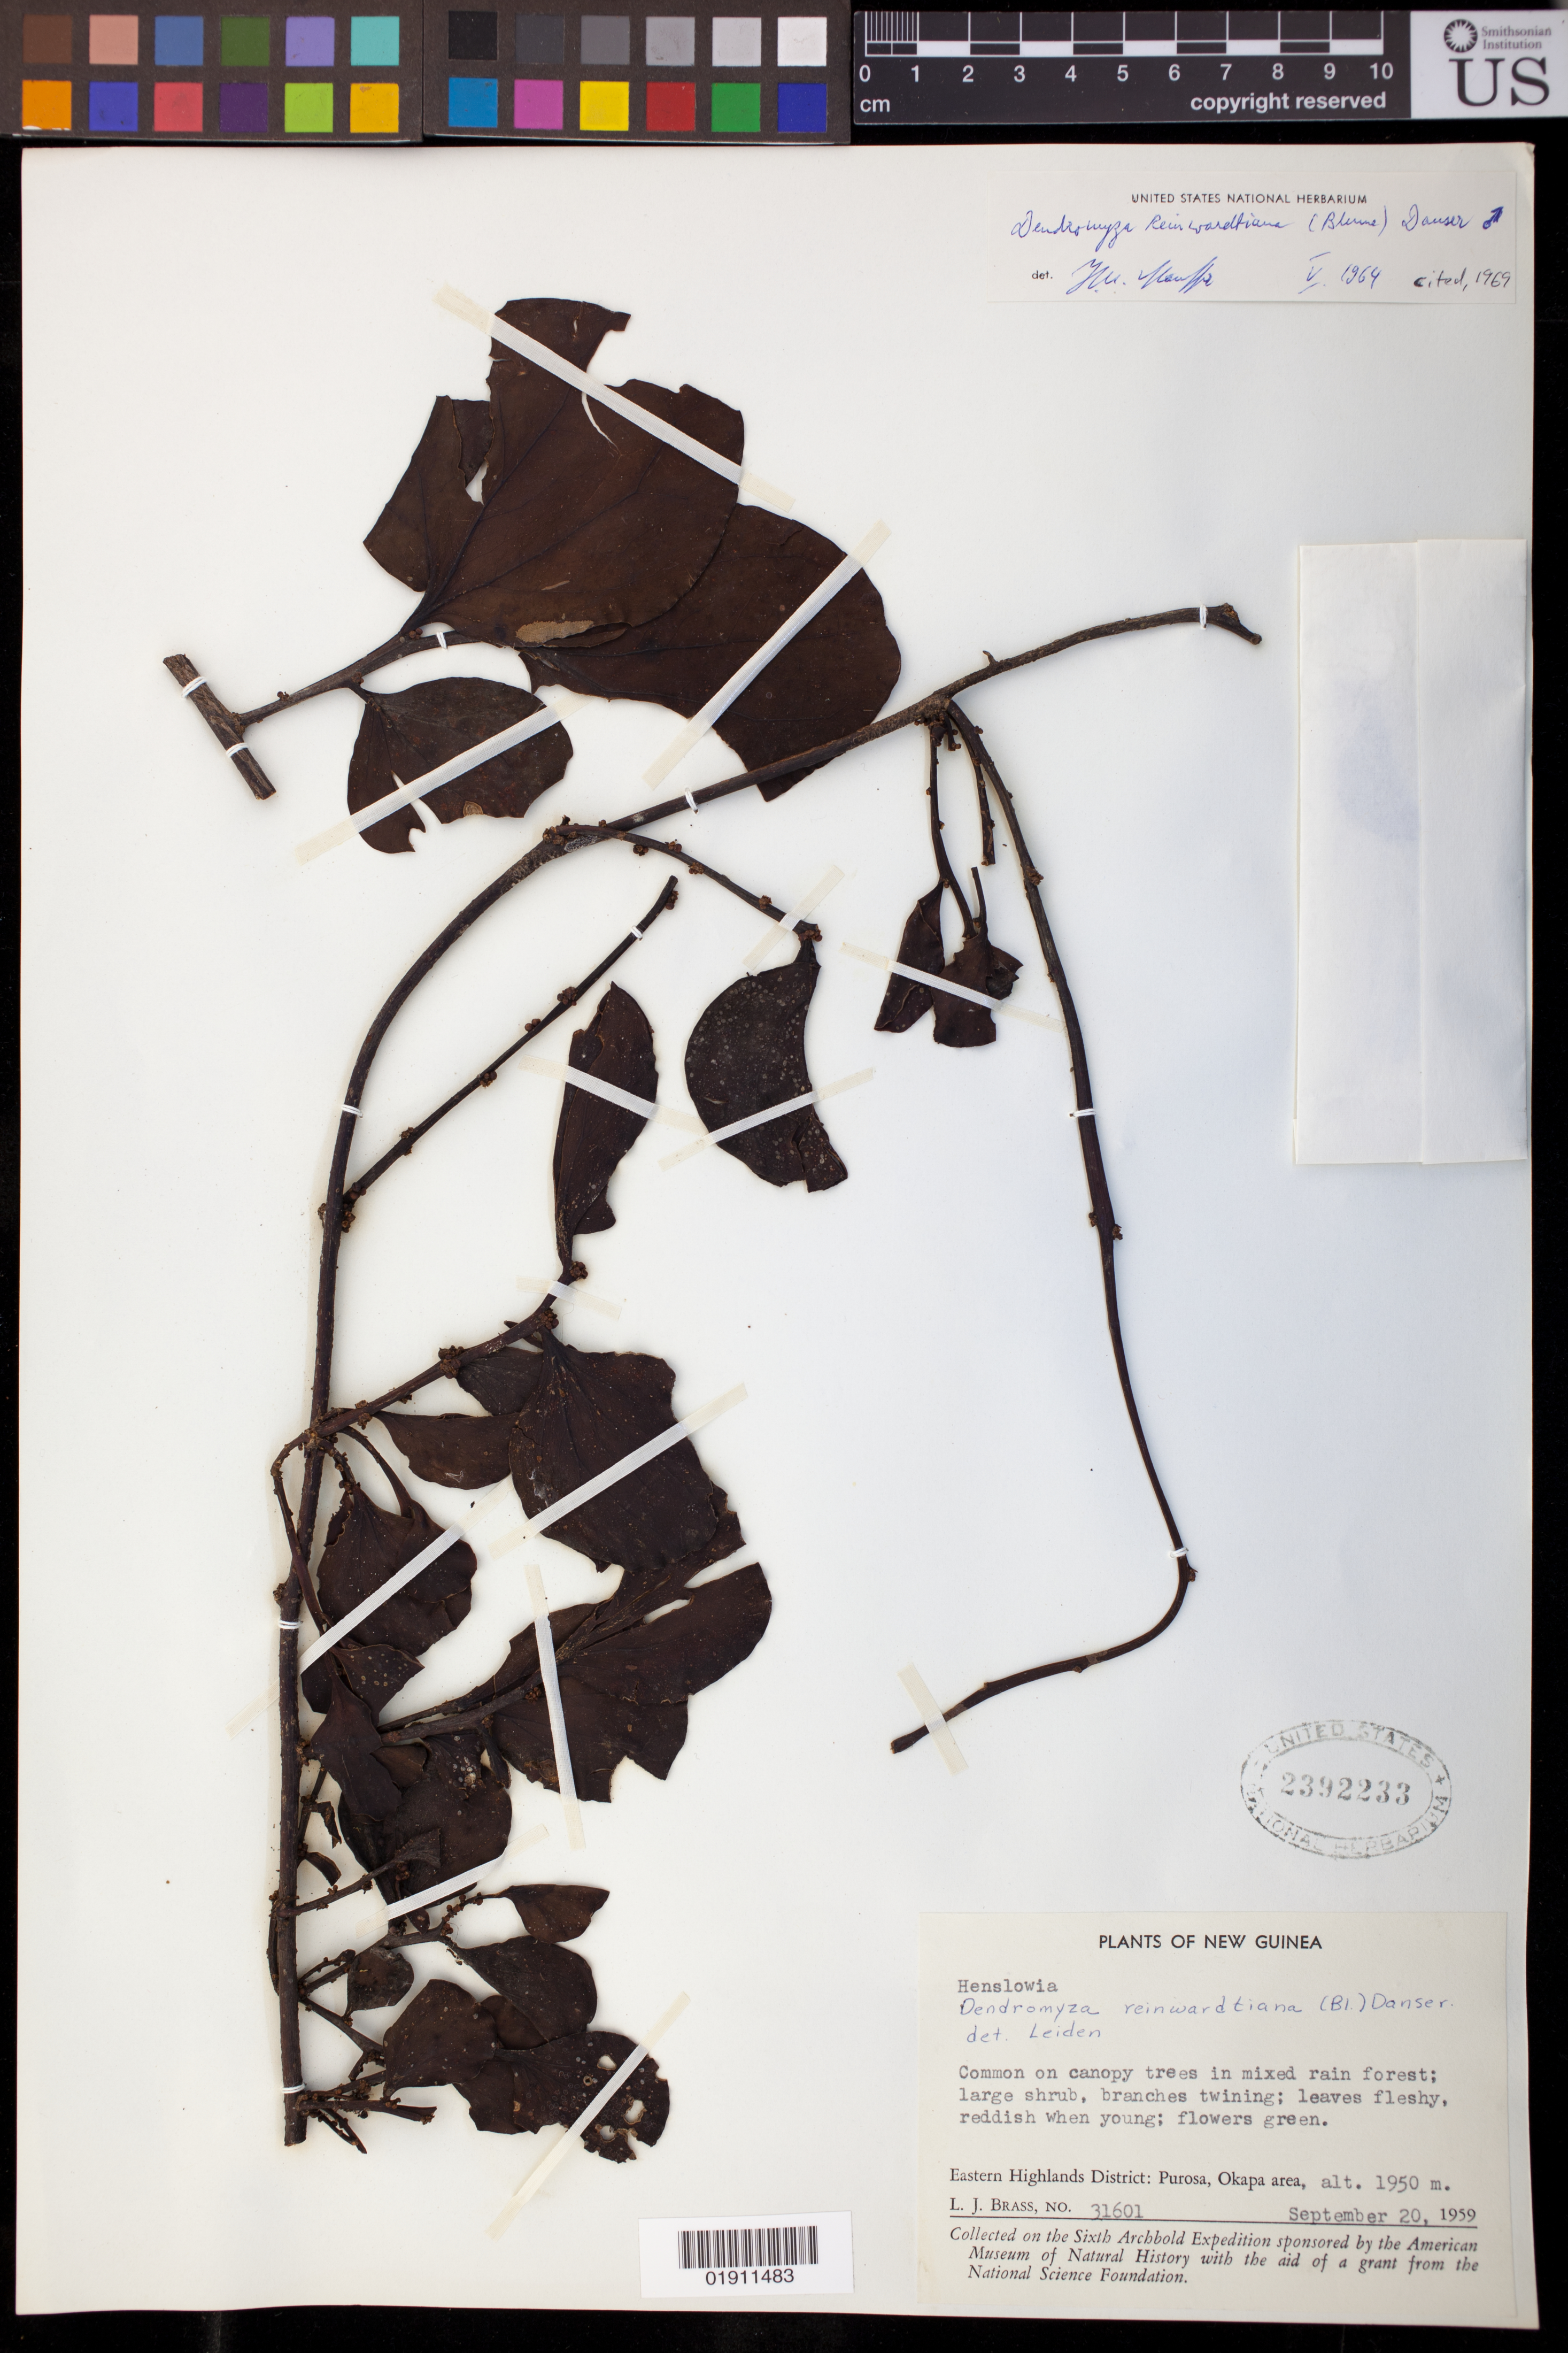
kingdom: Plantae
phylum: Tracheophyta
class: Magnoliopsida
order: Santalales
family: Amphorogynaceae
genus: Dendromyza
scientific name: Dendromyza reinwardtiana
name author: (Blume) Danser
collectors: L. J. Brass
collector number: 31601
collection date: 1959-09-20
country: Papua New Guinea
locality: Purosa, Okapa area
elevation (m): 1950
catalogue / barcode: US 2392233